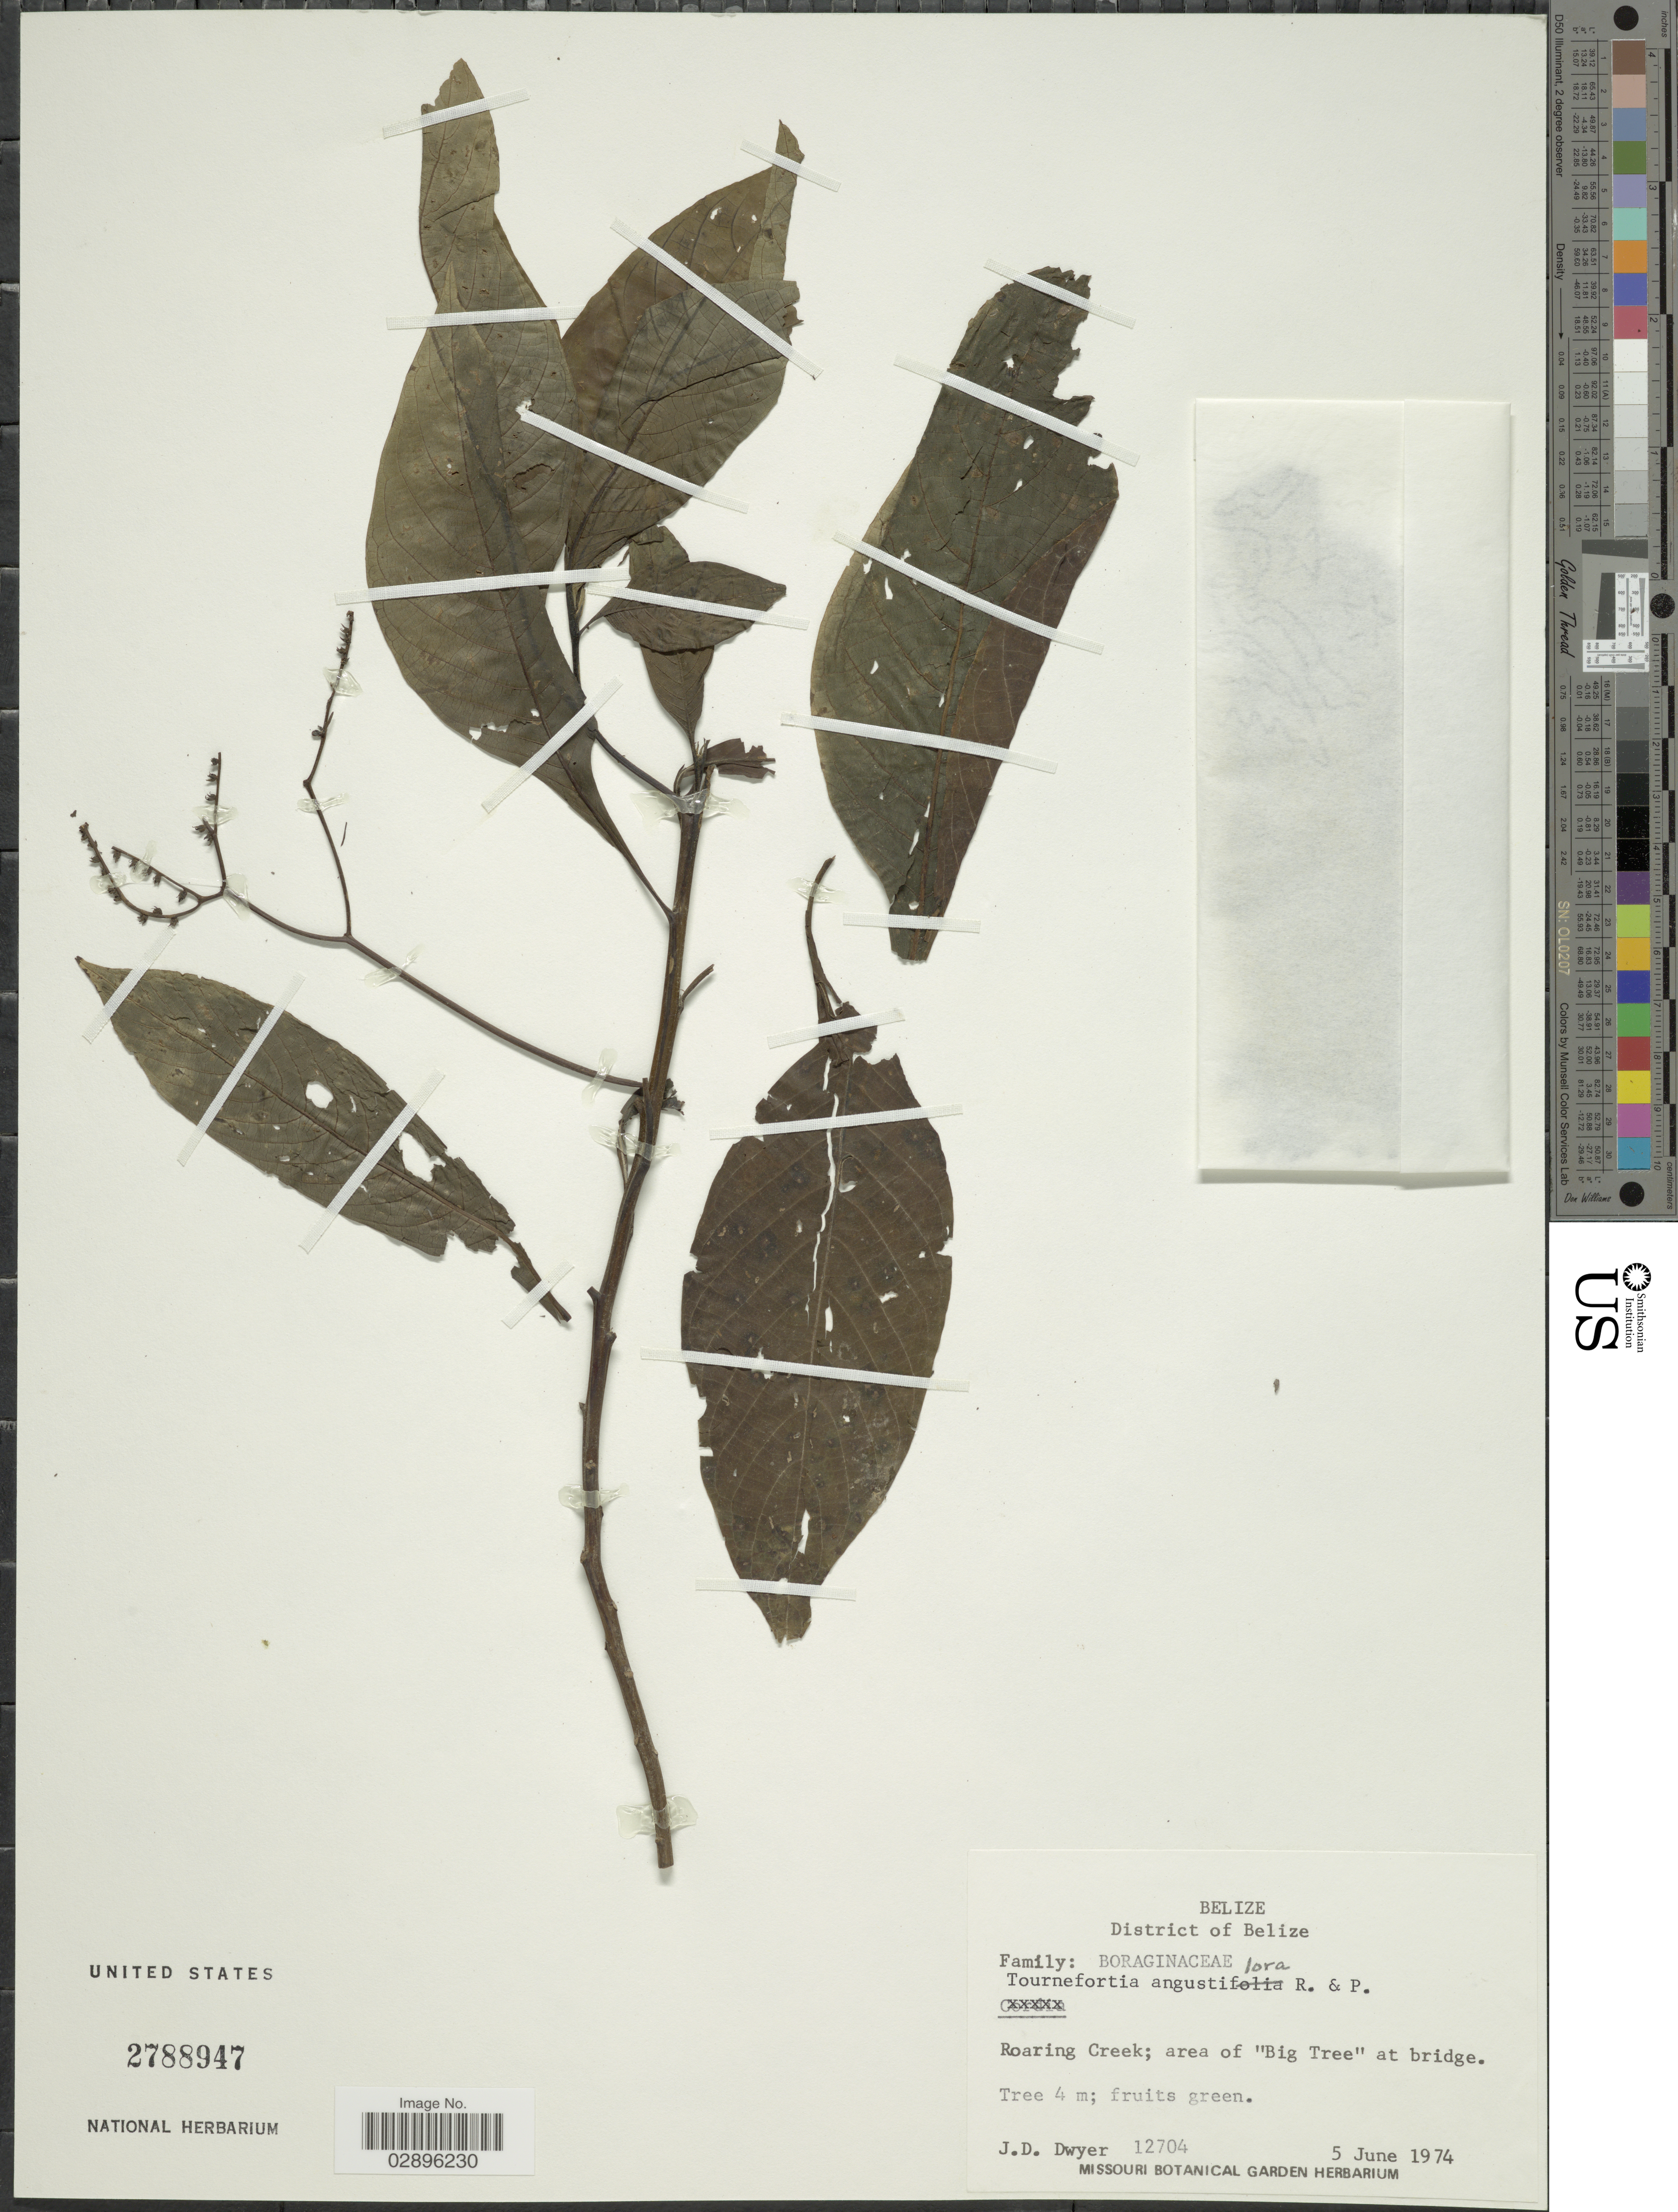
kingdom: Plantae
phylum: Tracheophyta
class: Magnoliopsida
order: Boraginales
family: Heliotropiaceae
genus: Tournefortia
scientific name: Tournefortia angustiflora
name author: Ruiz & Pav.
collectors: J. D. Dwyer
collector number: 12704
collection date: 1974-06-05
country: Belize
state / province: Belize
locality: District of Belize. Roaring Creek; area of "Big Tree" at bridge.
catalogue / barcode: US 2788947